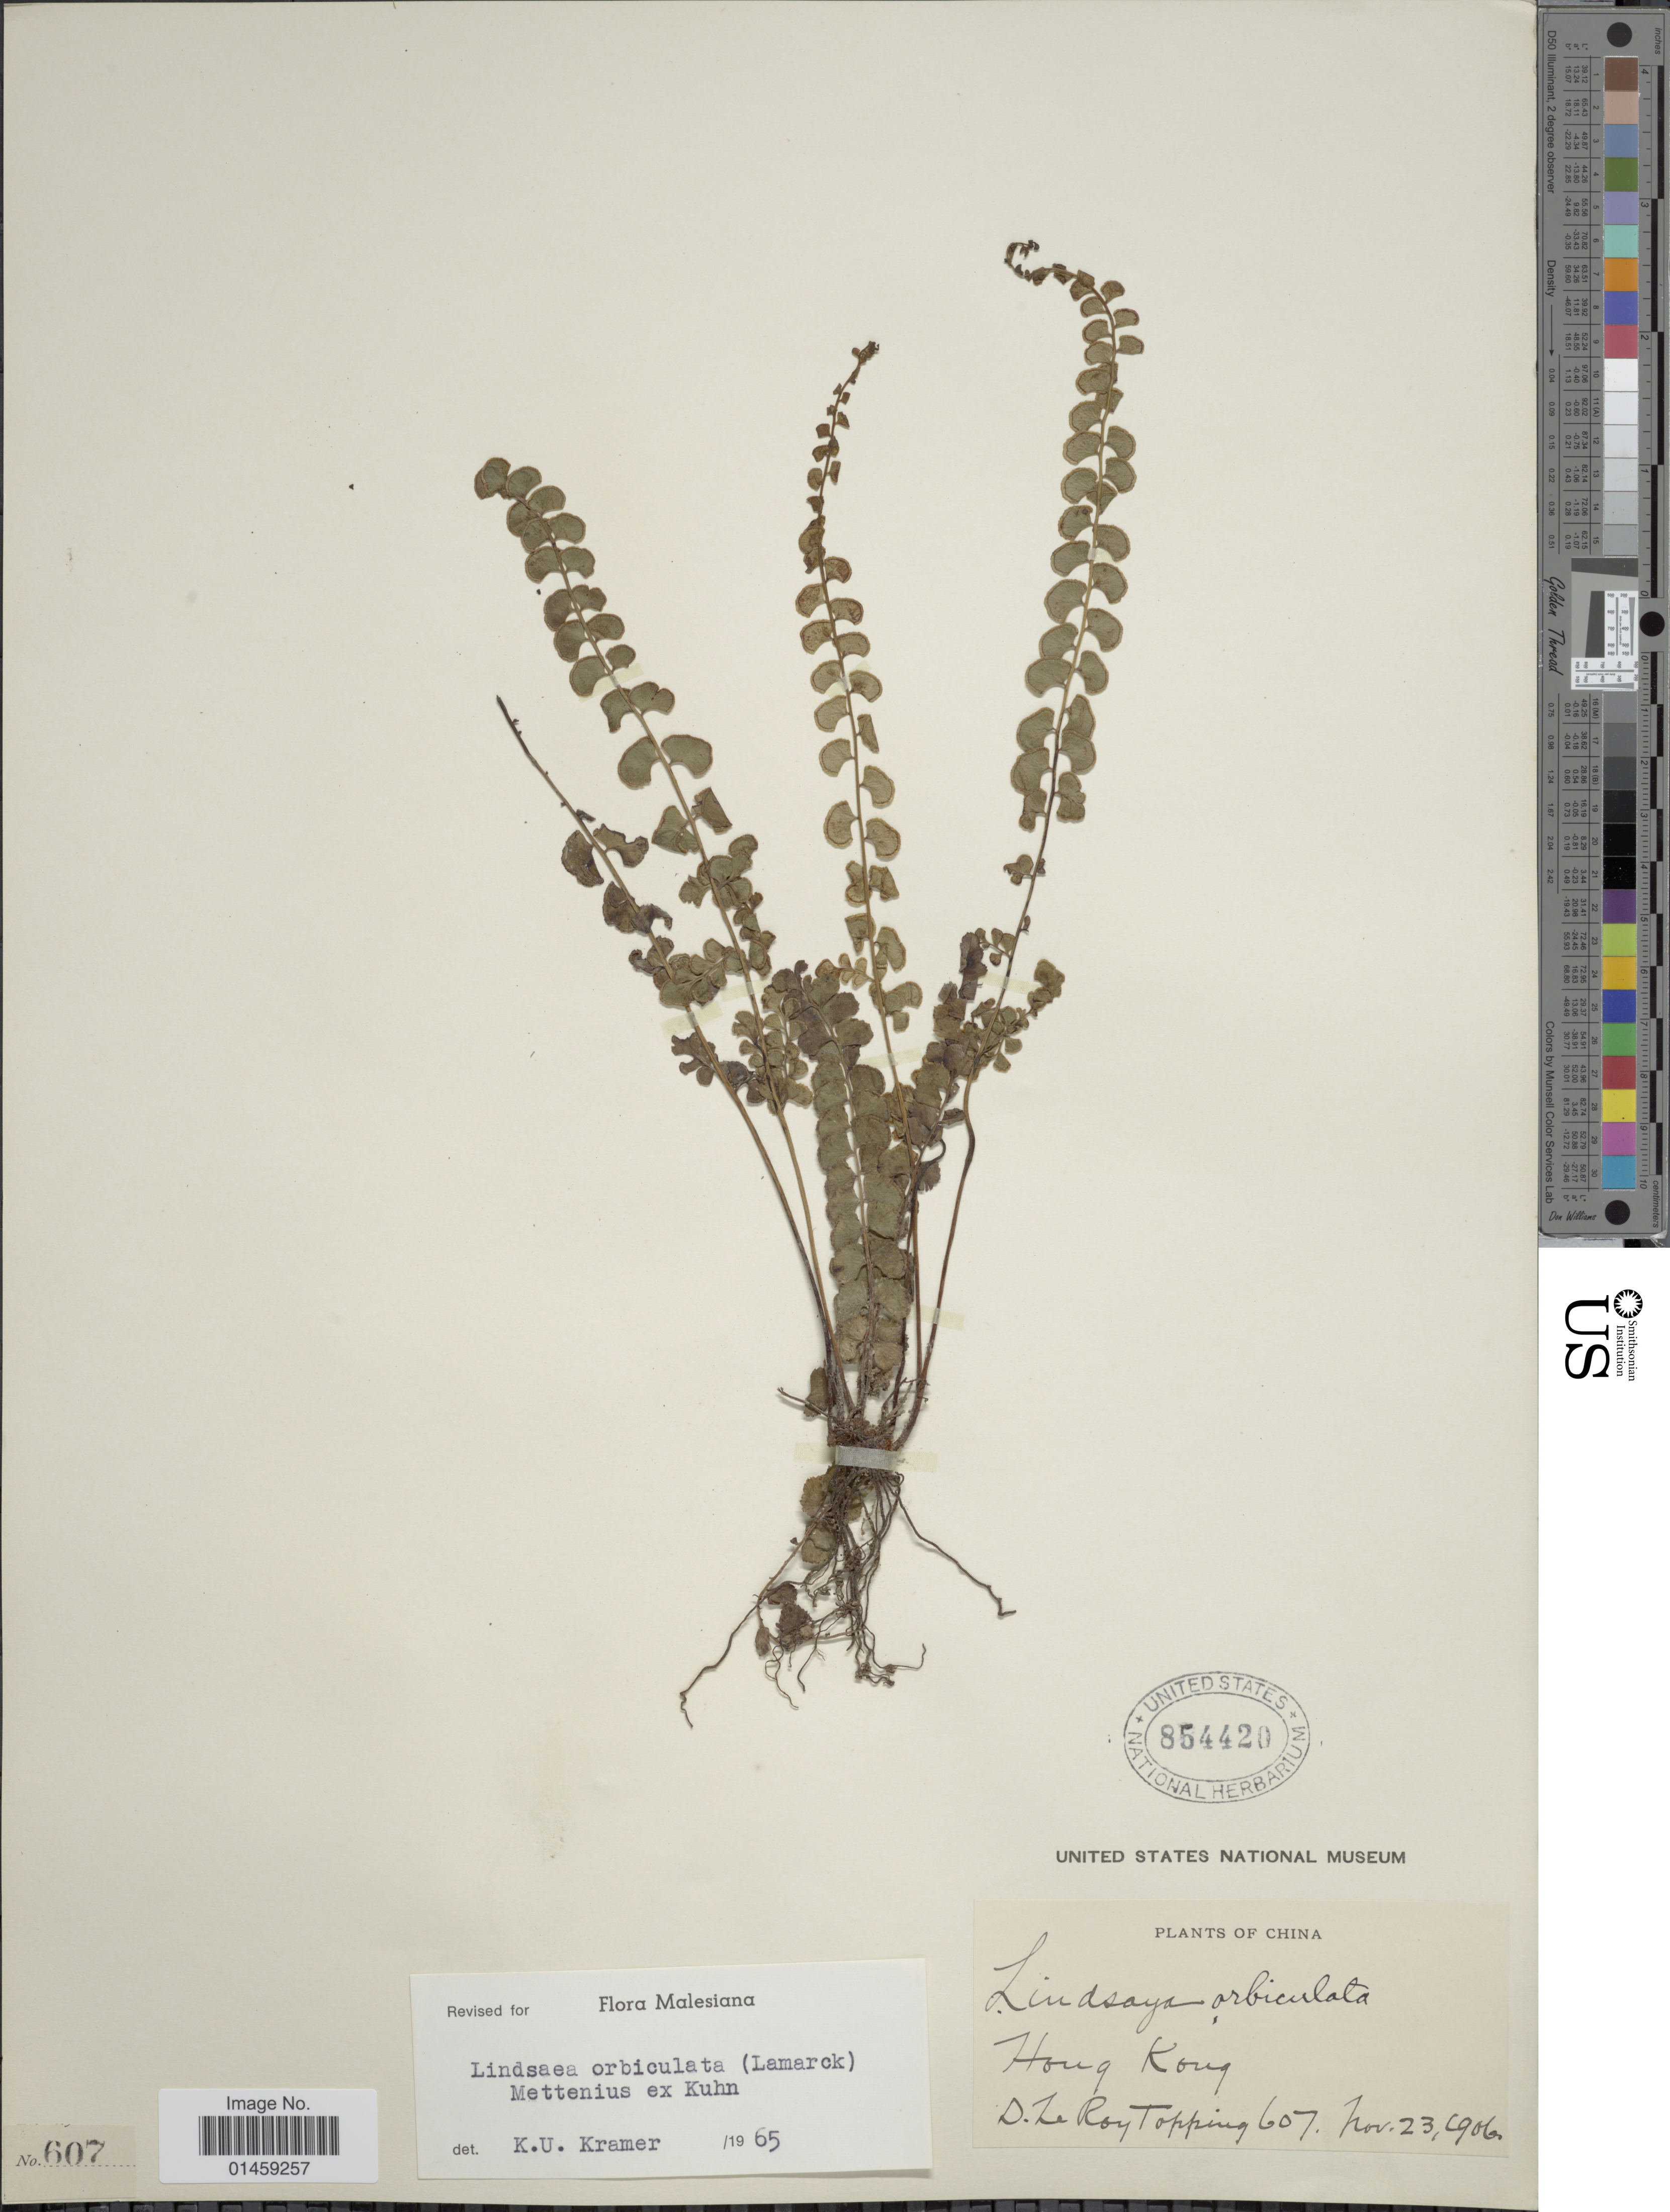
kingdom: Plantae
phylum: Tracheophyta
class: Polypodiopsida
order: Polypodiales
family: Lindsaeaceae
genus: Lindsaea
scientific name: Lindsaea orbiculata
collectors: D. L. Topping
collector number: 607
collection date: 1906-11-23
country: China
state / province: Hong Kong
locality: Hong Kong.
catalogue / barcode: US 854420